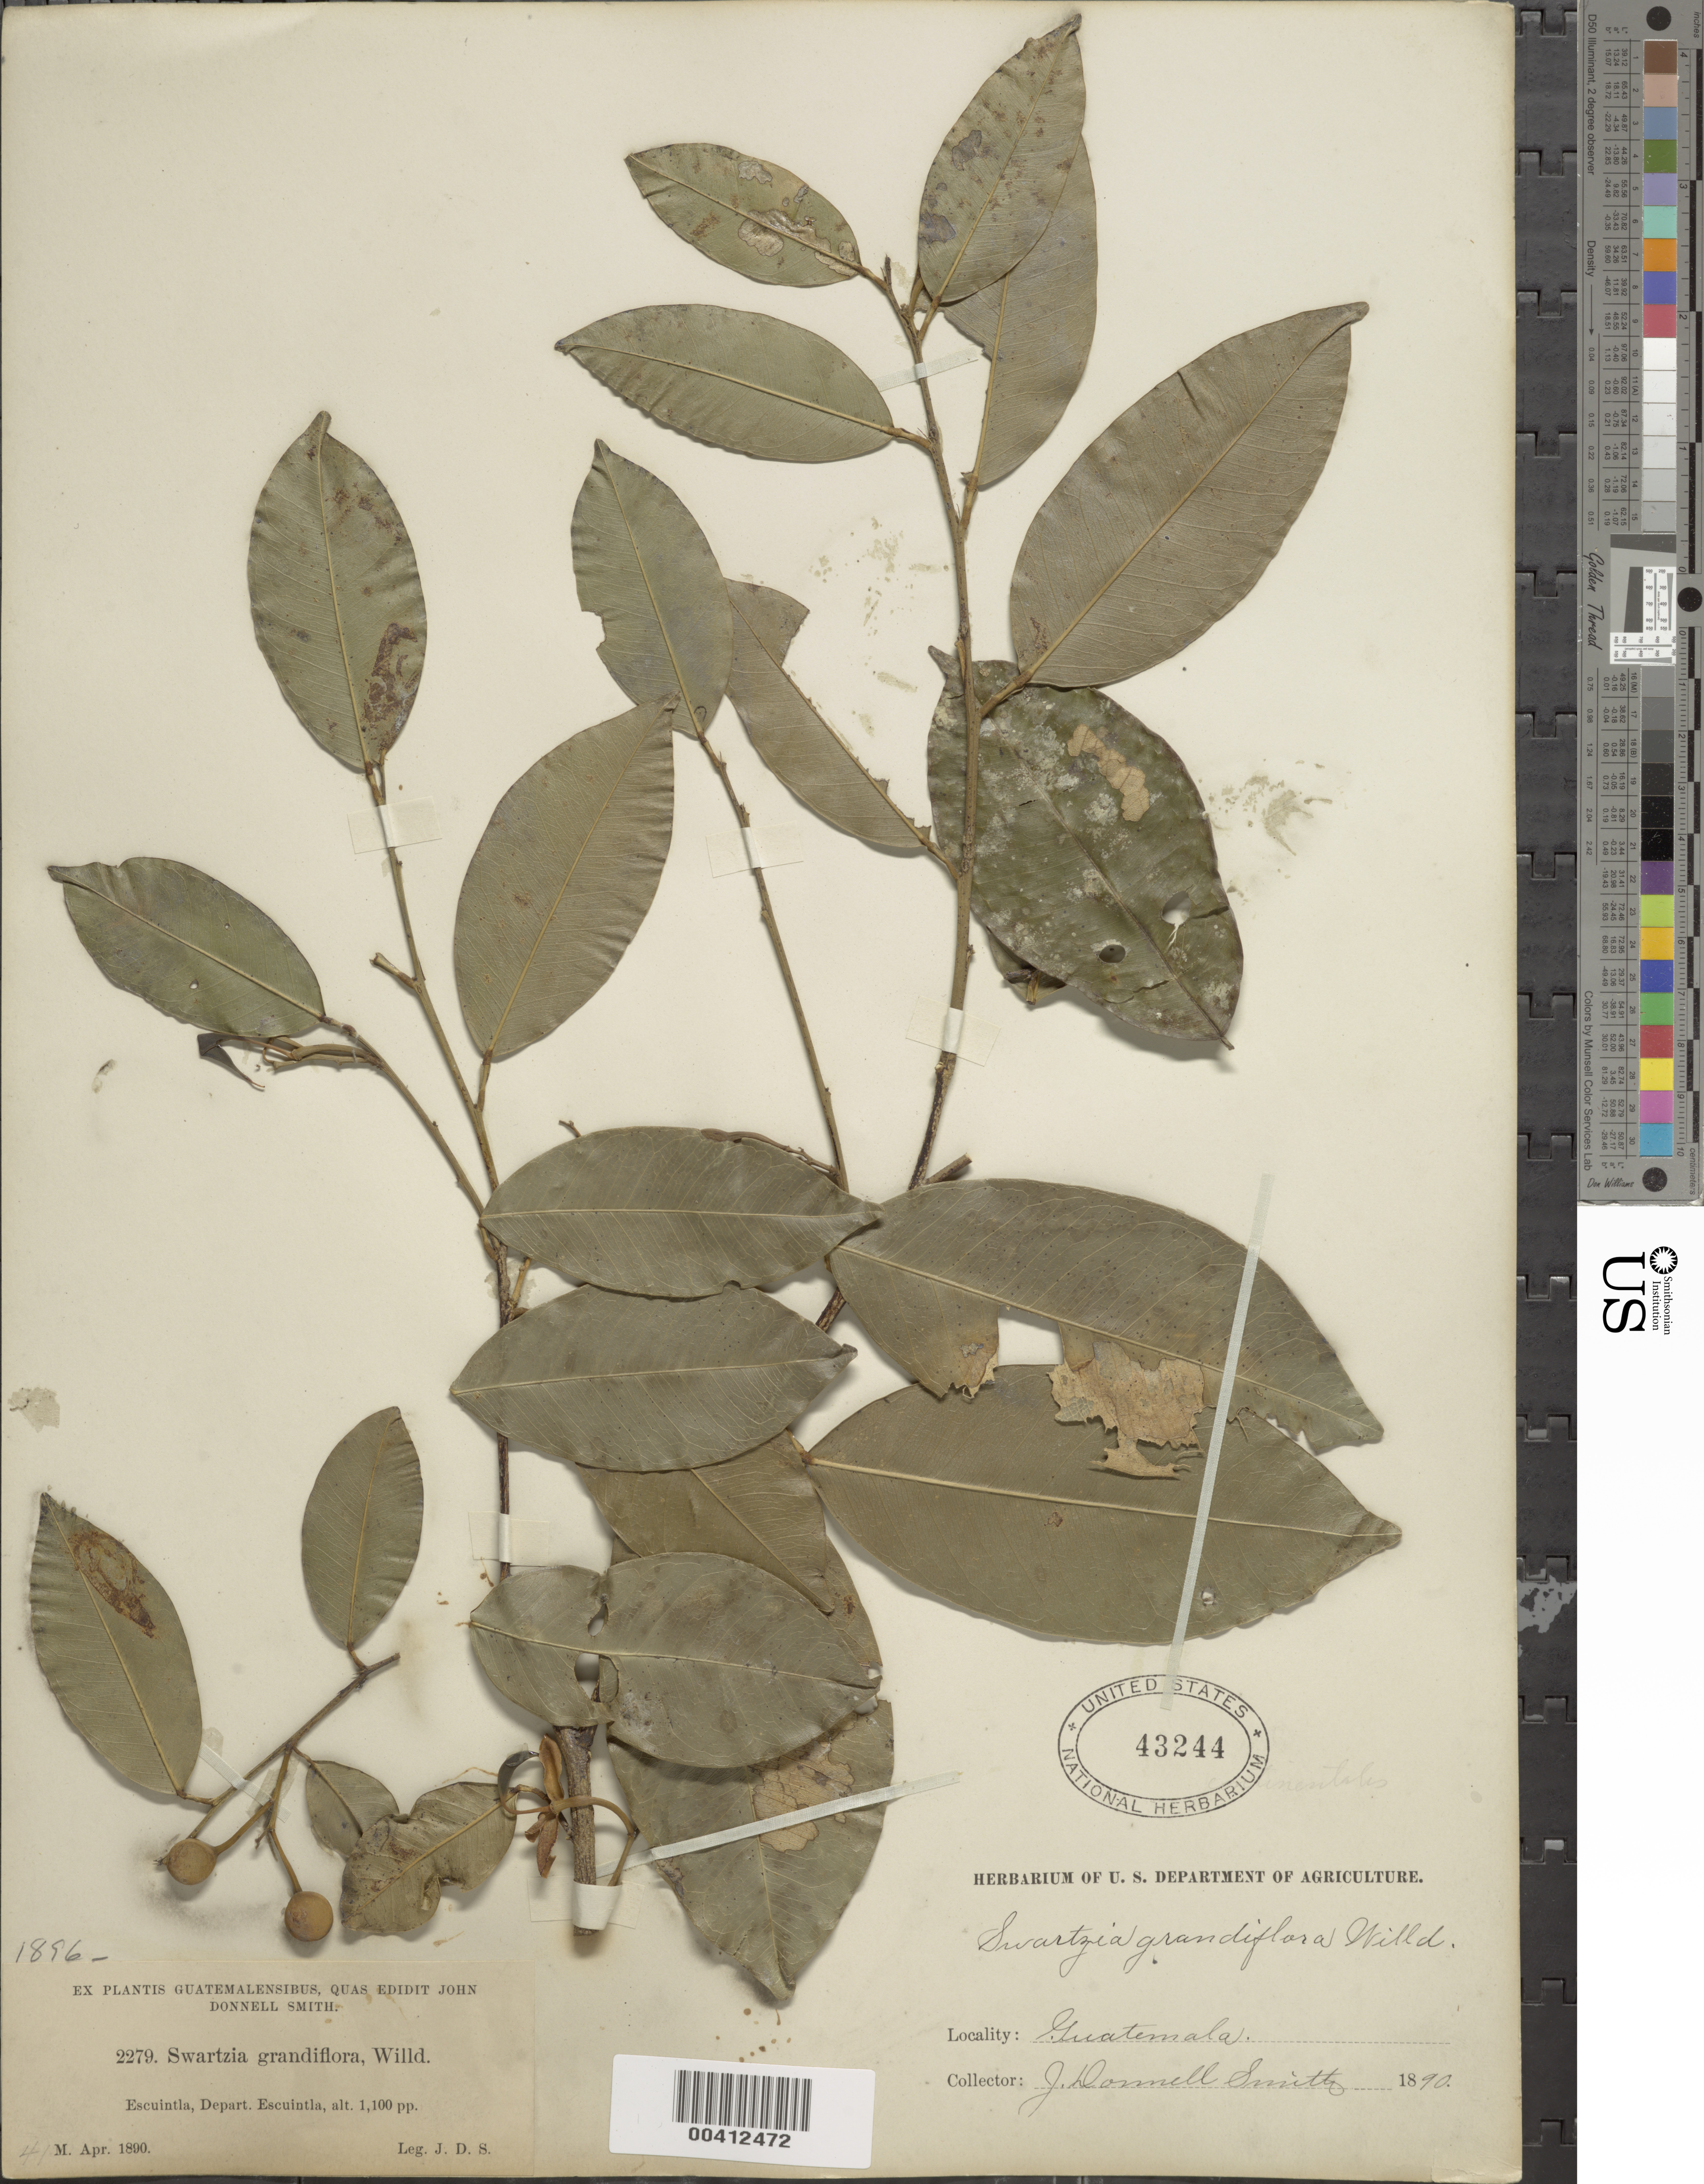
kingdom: Plantae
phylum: Tracheophyta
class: Magnoliopsida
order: Fabales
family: Fabaceae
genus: Swartzia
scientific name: Swartzia simplex var. ochnacea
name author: (DC.) R.S. Cowan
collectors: J. Donnell Smith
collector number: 2279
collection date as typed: Apr 1890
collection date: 1890-04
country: Guatemala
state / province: Escuintla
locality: Escuintla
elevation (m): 335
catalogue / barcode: US 43244